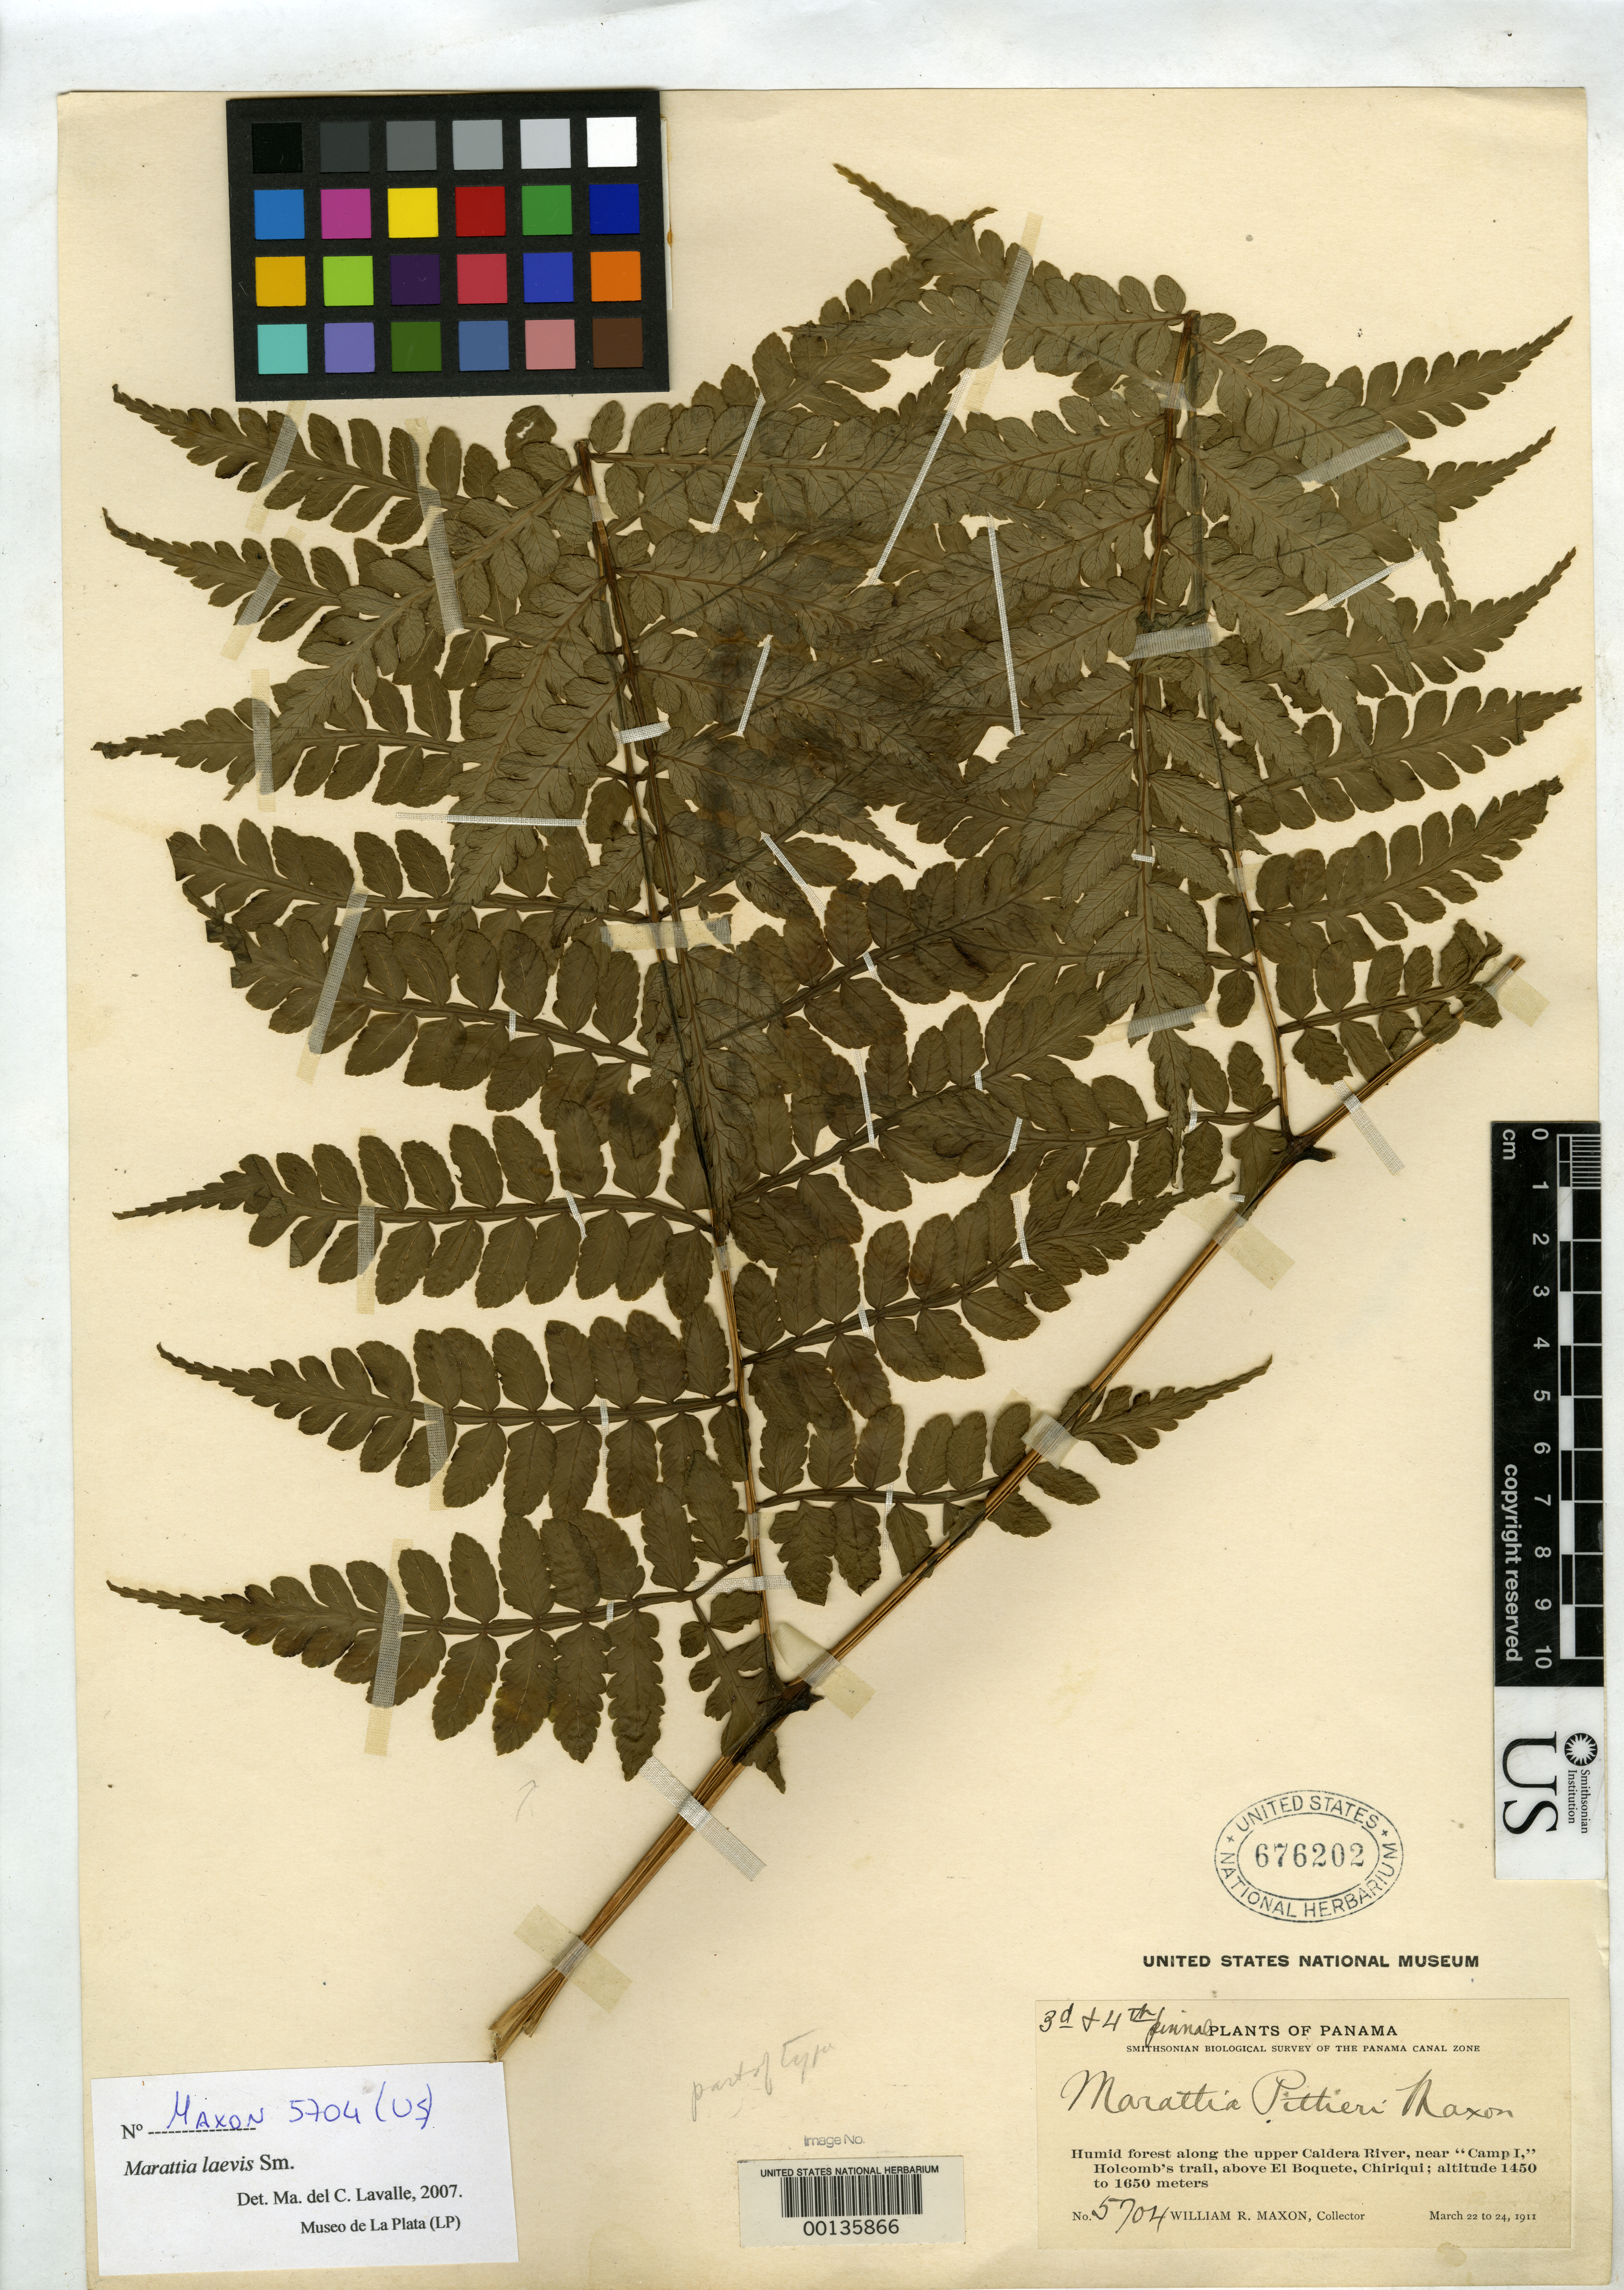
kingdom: Plantae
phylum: Tracheophyta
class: Polypodiopsida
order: Marattiales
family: Marattiaceae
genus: Marattia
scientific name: Marattia pittieri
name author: Maxon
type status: Holotype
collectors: W. R. Maxon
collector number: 5704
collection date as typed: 22 Mar 1911 to 24 Mar 1911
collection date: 1911-03-22/1911-03-24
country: Panama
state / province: Chiriquí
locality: Caldera River, Holcomb's Trail, above El Boquete.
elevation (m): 1450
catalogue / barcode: US 676202